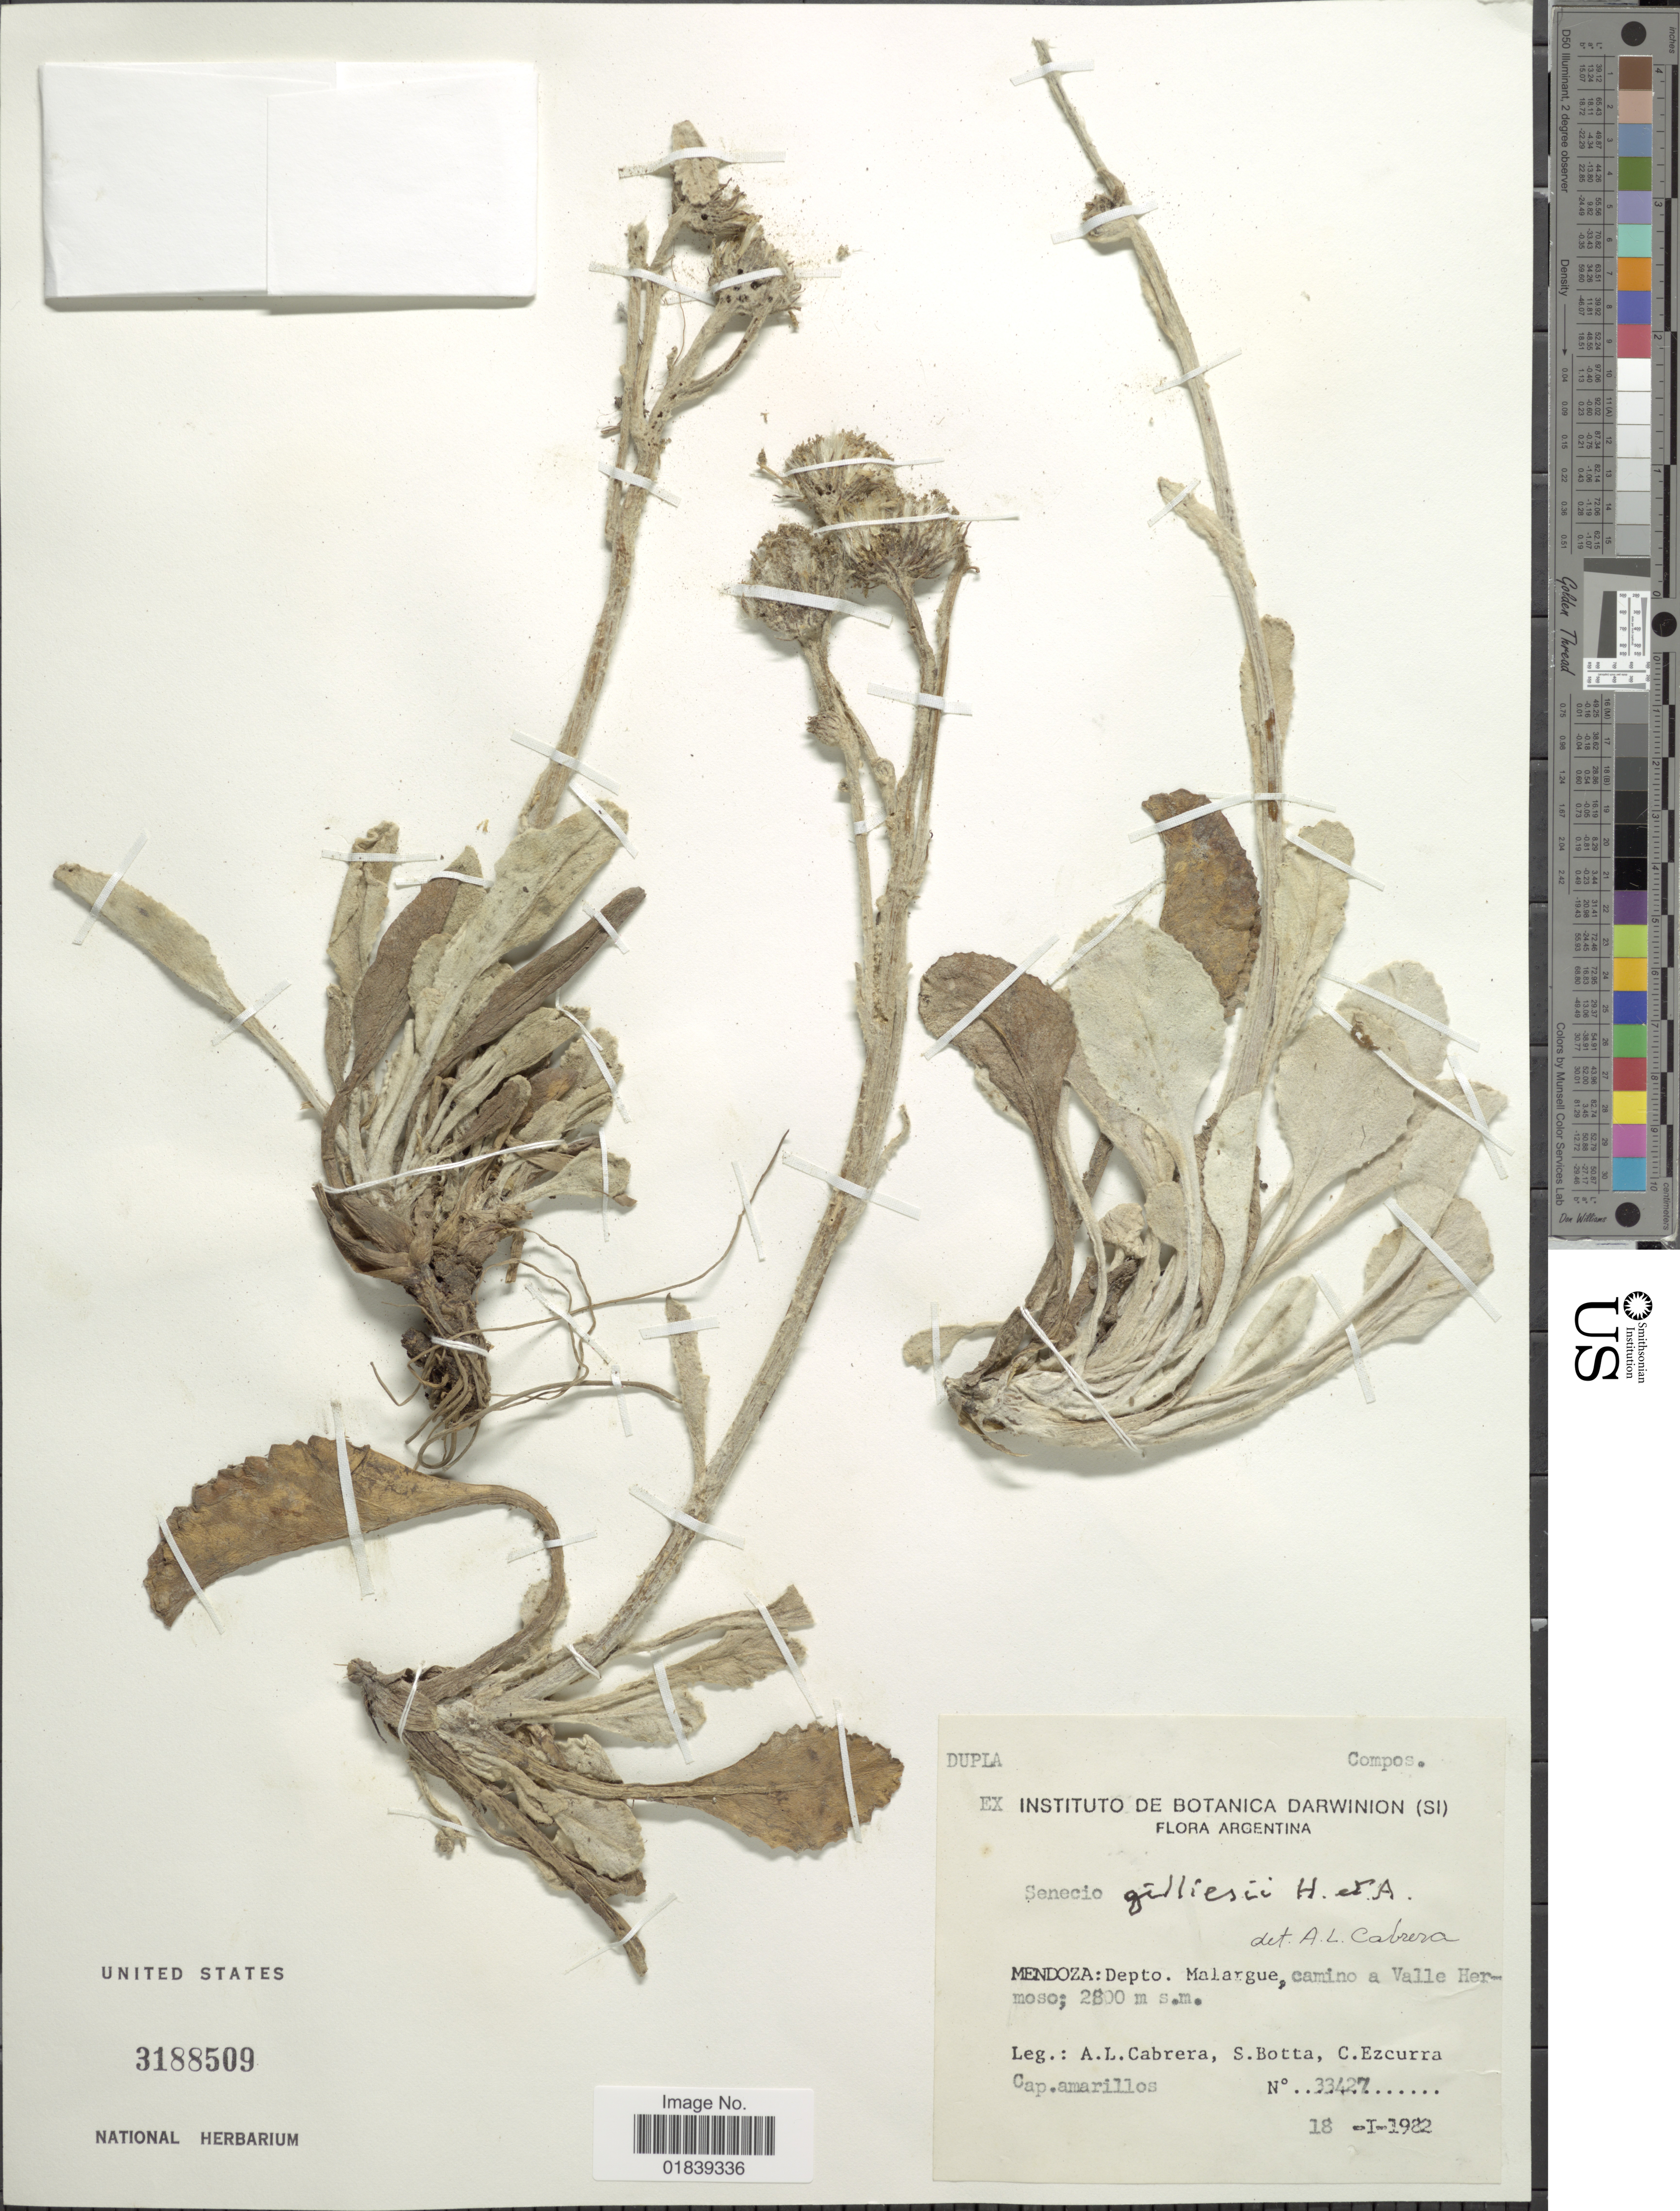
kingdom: Plantae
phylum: Tracheophyta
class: Magnoliopsida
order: Asterales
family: Asteraceae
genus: Senecio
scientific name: Senecio gilliesii var. gilliesii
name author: Hook. & Arn.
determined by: Salomon, Luciana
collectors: A. L. Cabrera, S. Botta & C. Ezcurra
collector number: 33427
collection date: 1982-01-18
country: Argentina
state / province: Mendoza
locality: Depto. Malargue, camino a Valle Hermoso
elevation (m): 2800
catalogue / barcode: US 3188509